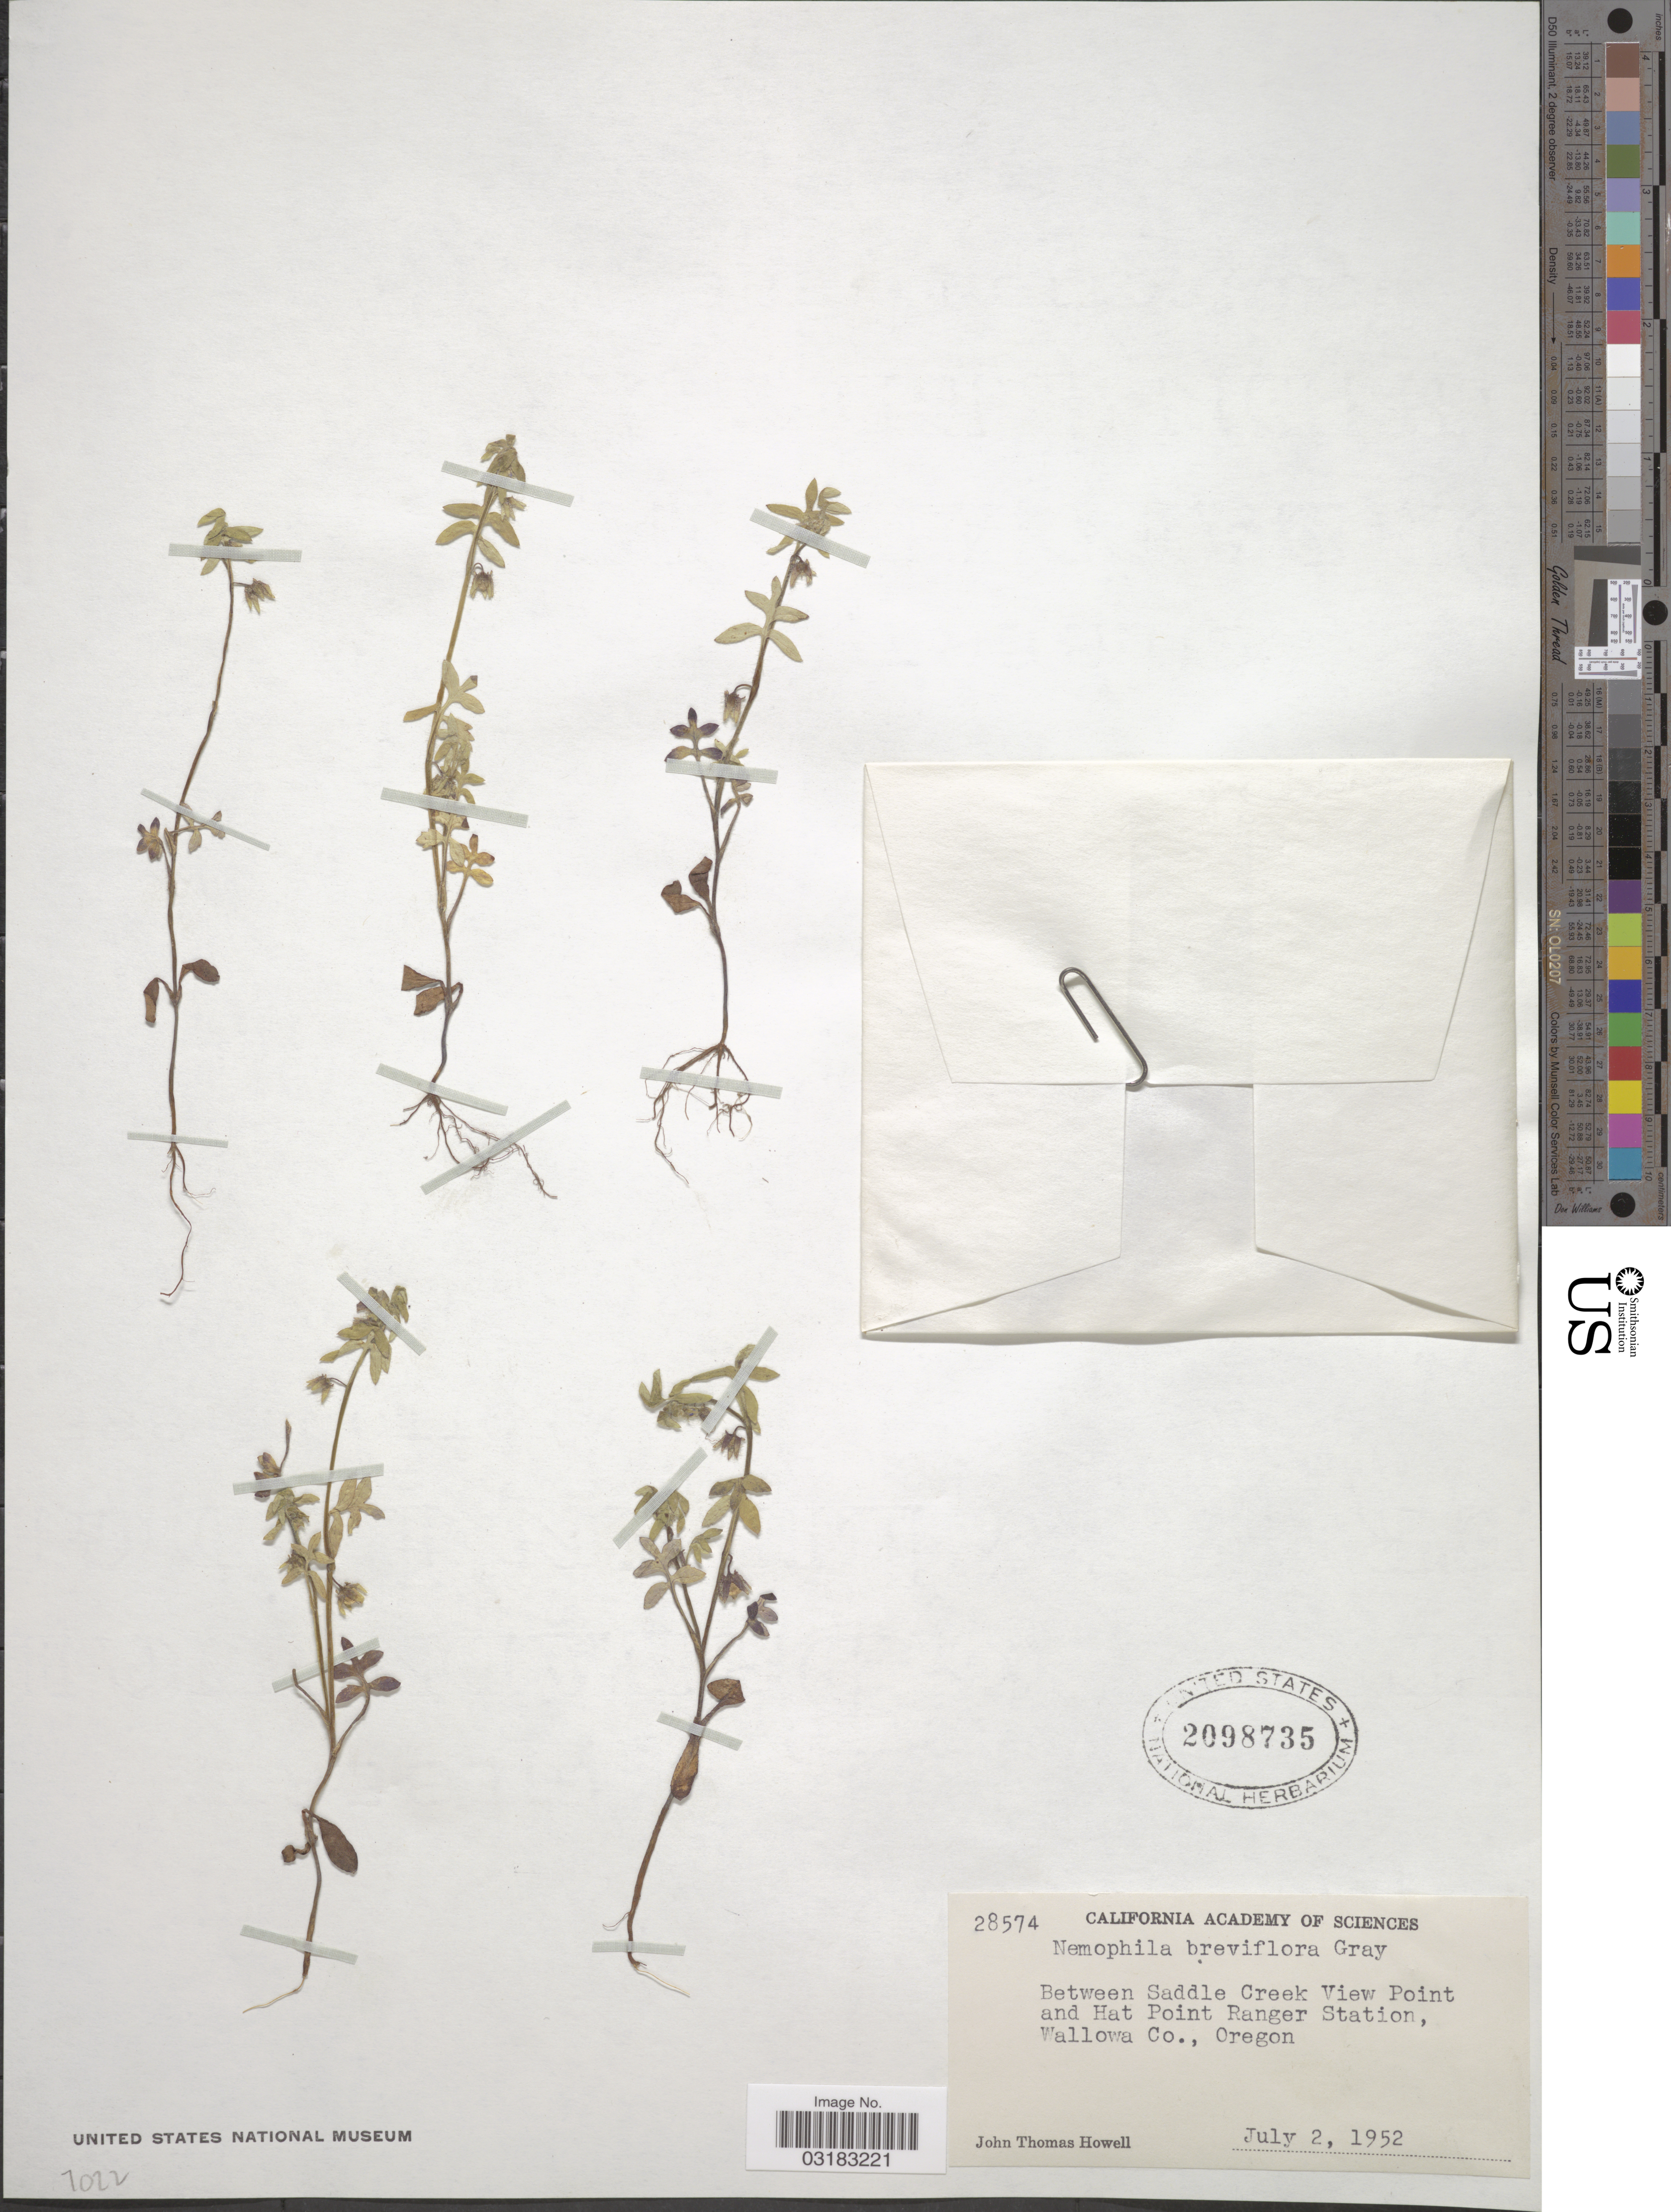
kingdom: Plantae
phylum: Tracheophyta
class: Magnoliopsida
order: Boraginales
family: Hydrophyllaceae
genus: Nemophila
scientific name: Nemophila breviflora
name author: A. Gray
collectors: J. T. Howell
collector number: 28574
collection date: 1952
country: United States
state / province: Oregon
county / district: Wallowa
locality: Between Saddle Creek View Point and Hat Point Ranger Station, Wallowa Co.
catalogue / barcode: US 2098735